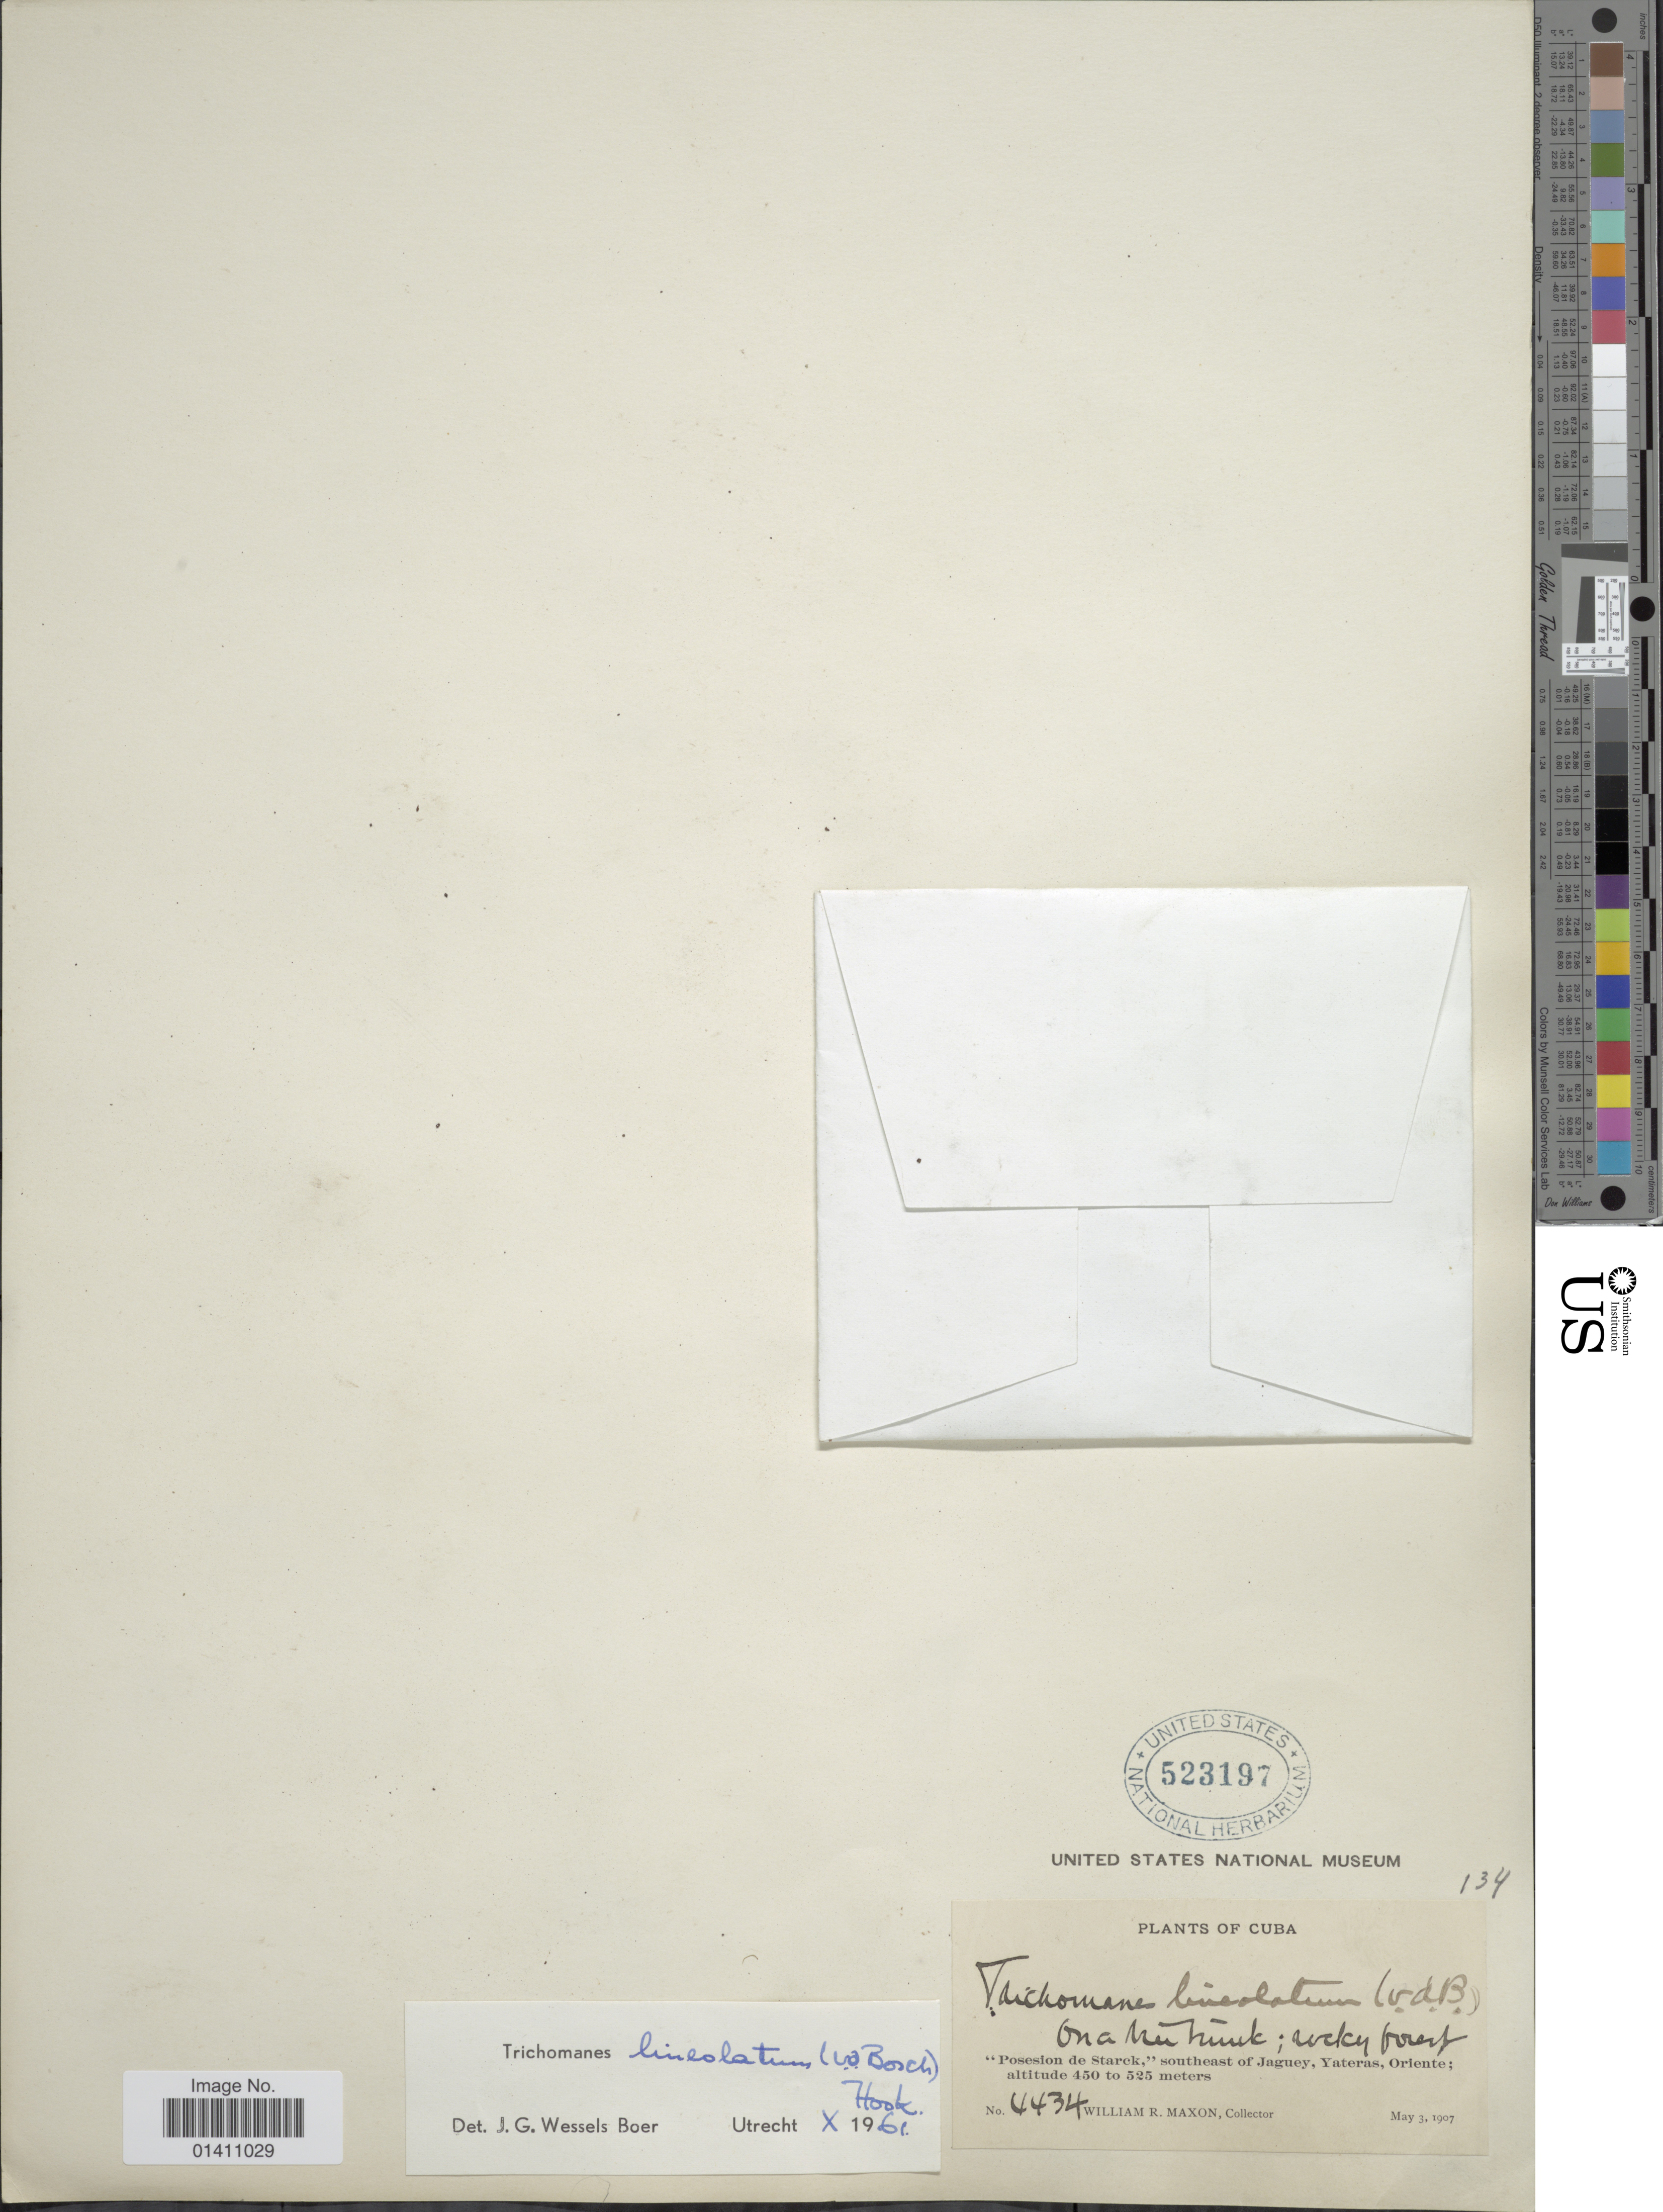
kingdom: Plantae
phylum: Tracheophyta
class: Polypodiopsida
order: Hymenophyllales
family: Hymenophyllaceae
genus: Didymoglossum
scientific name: Didymoglossum lineolatum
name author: Bosch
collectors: W. R. Maxon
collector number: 4434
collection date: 1907-05-03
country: Cuba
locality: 'Posesion de Starck,' southeast of Jaguey, Yateras, Oriente.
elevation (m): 450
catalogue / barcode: US 523197